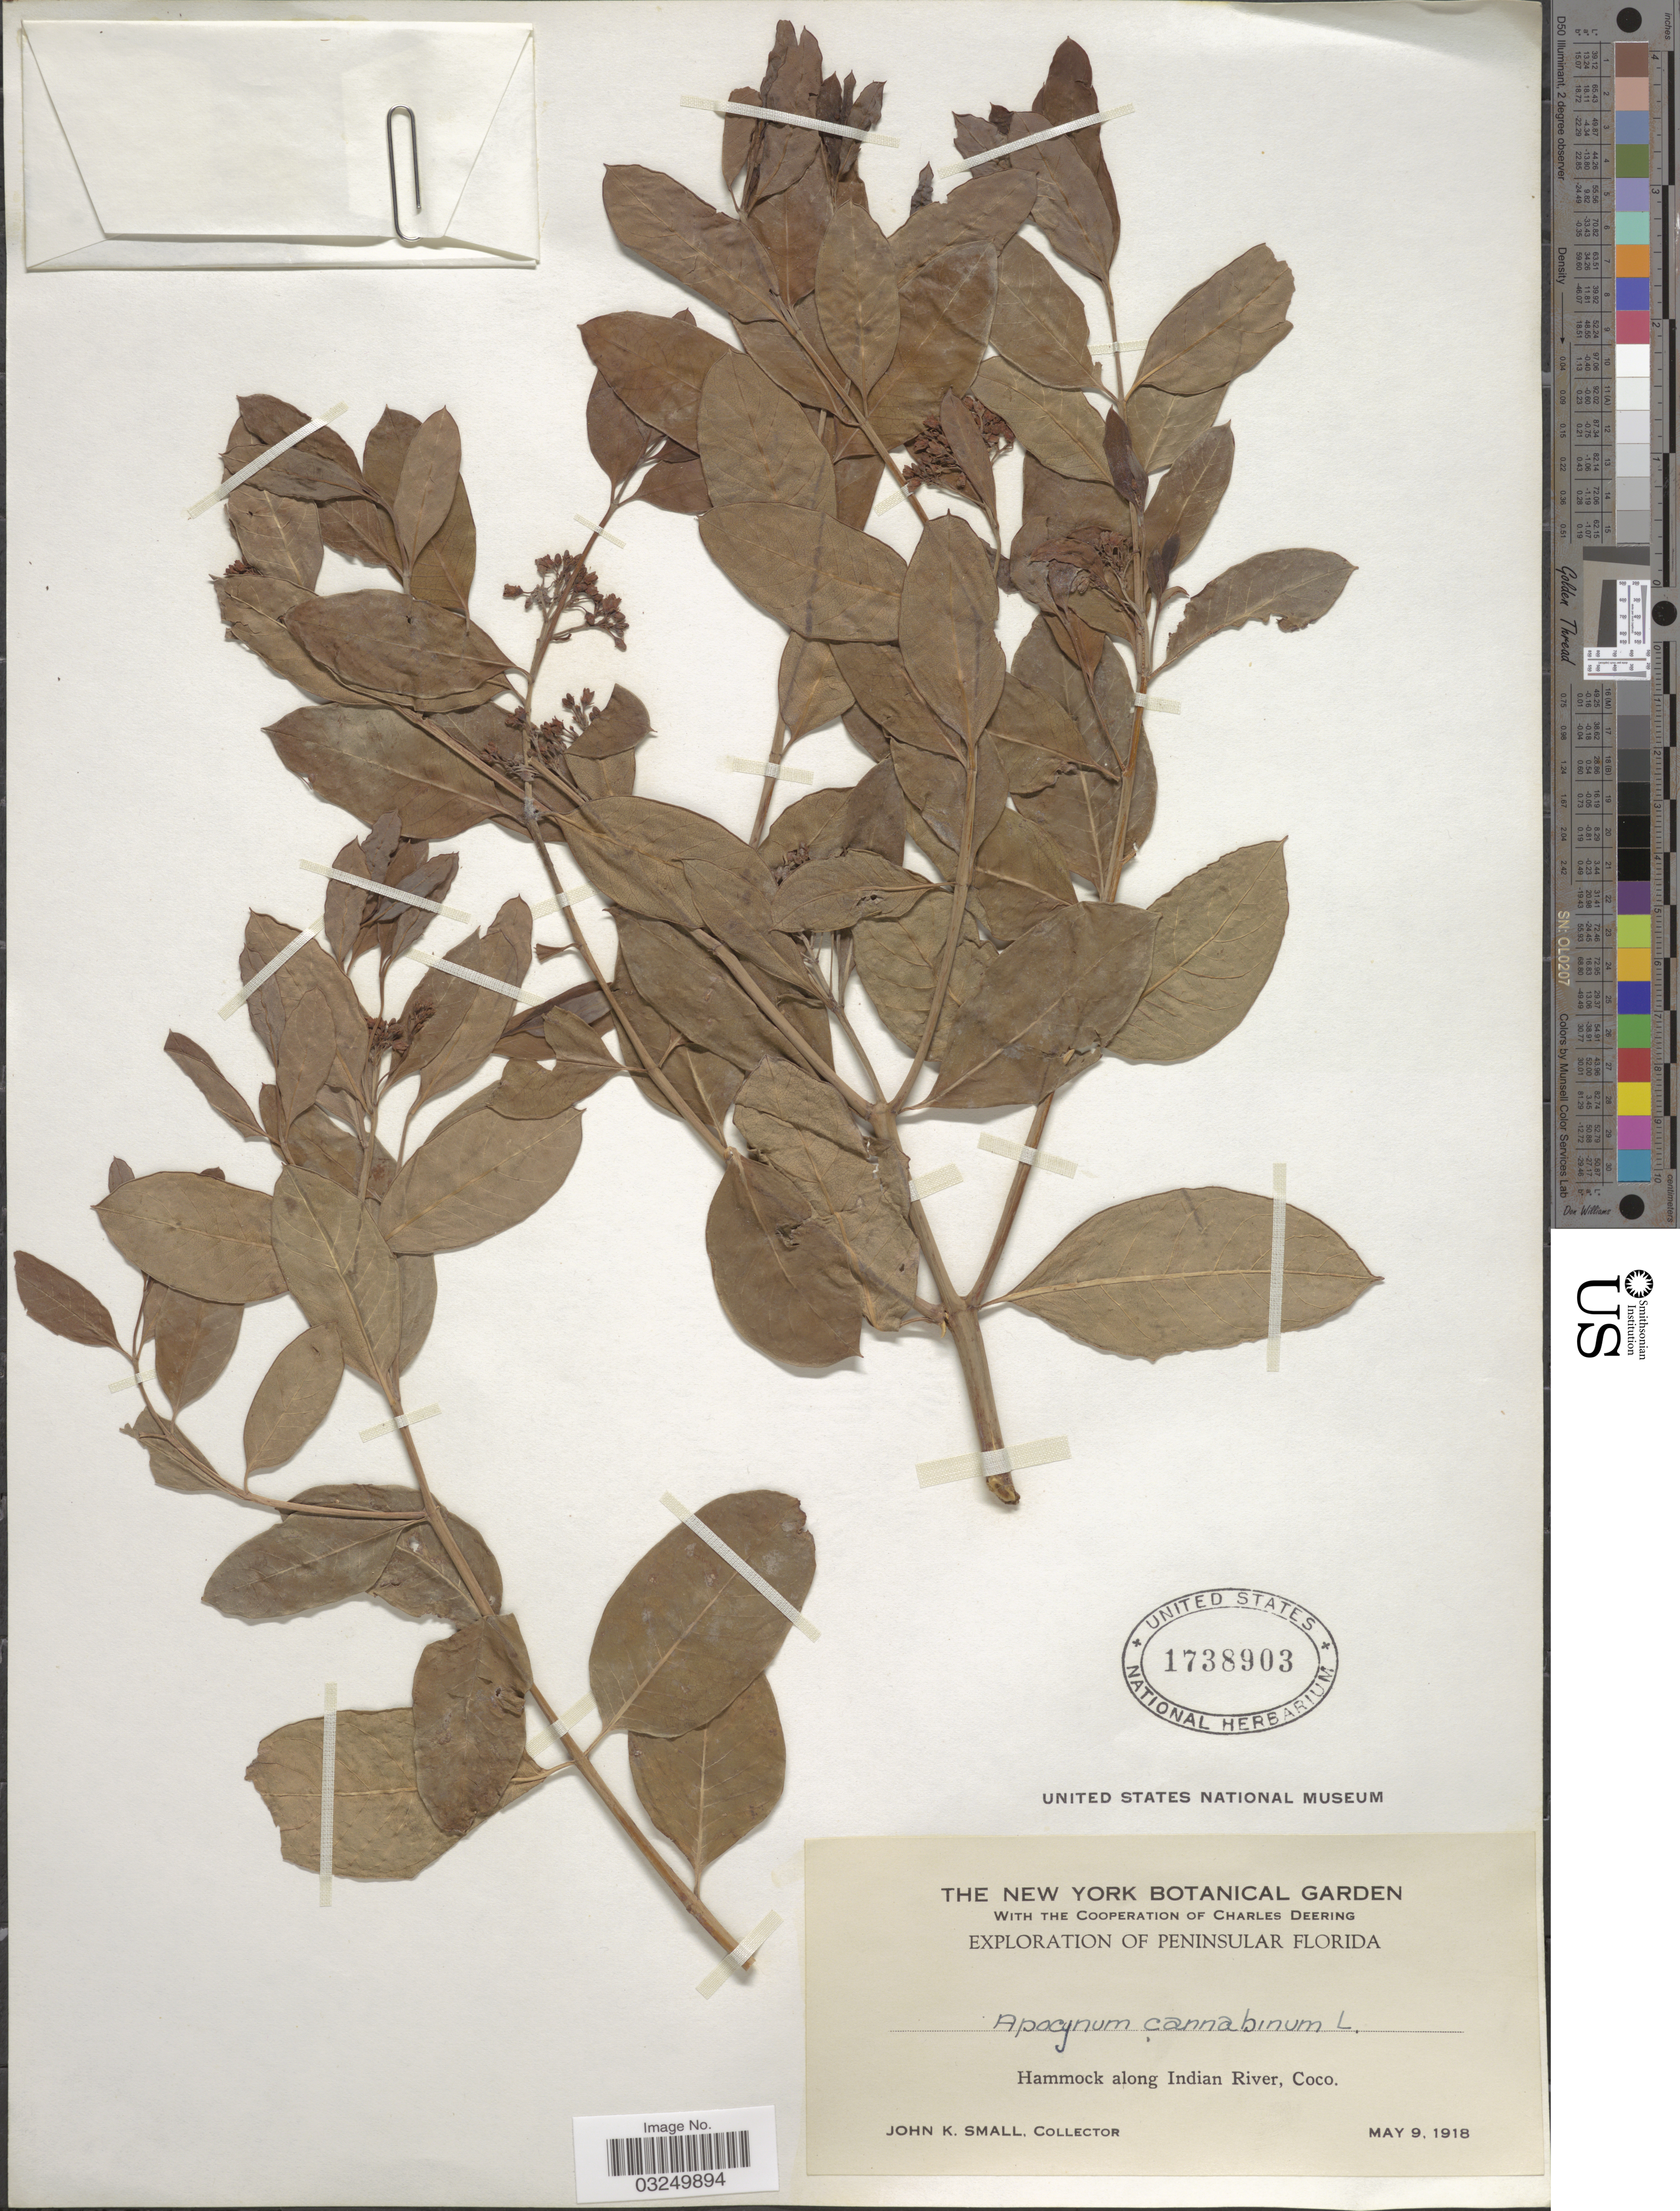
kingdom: Plantae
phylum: Tracheophyta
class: Magnoliopsida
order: Gentianales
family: Apocynaceae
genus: Apocynum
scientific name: Apocynum cannabinum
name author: L.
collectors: J. K. Small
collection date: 1918-05-09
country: United States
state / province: Florida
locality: Hammock along Indian River, Coco.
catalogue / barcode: US 1738903